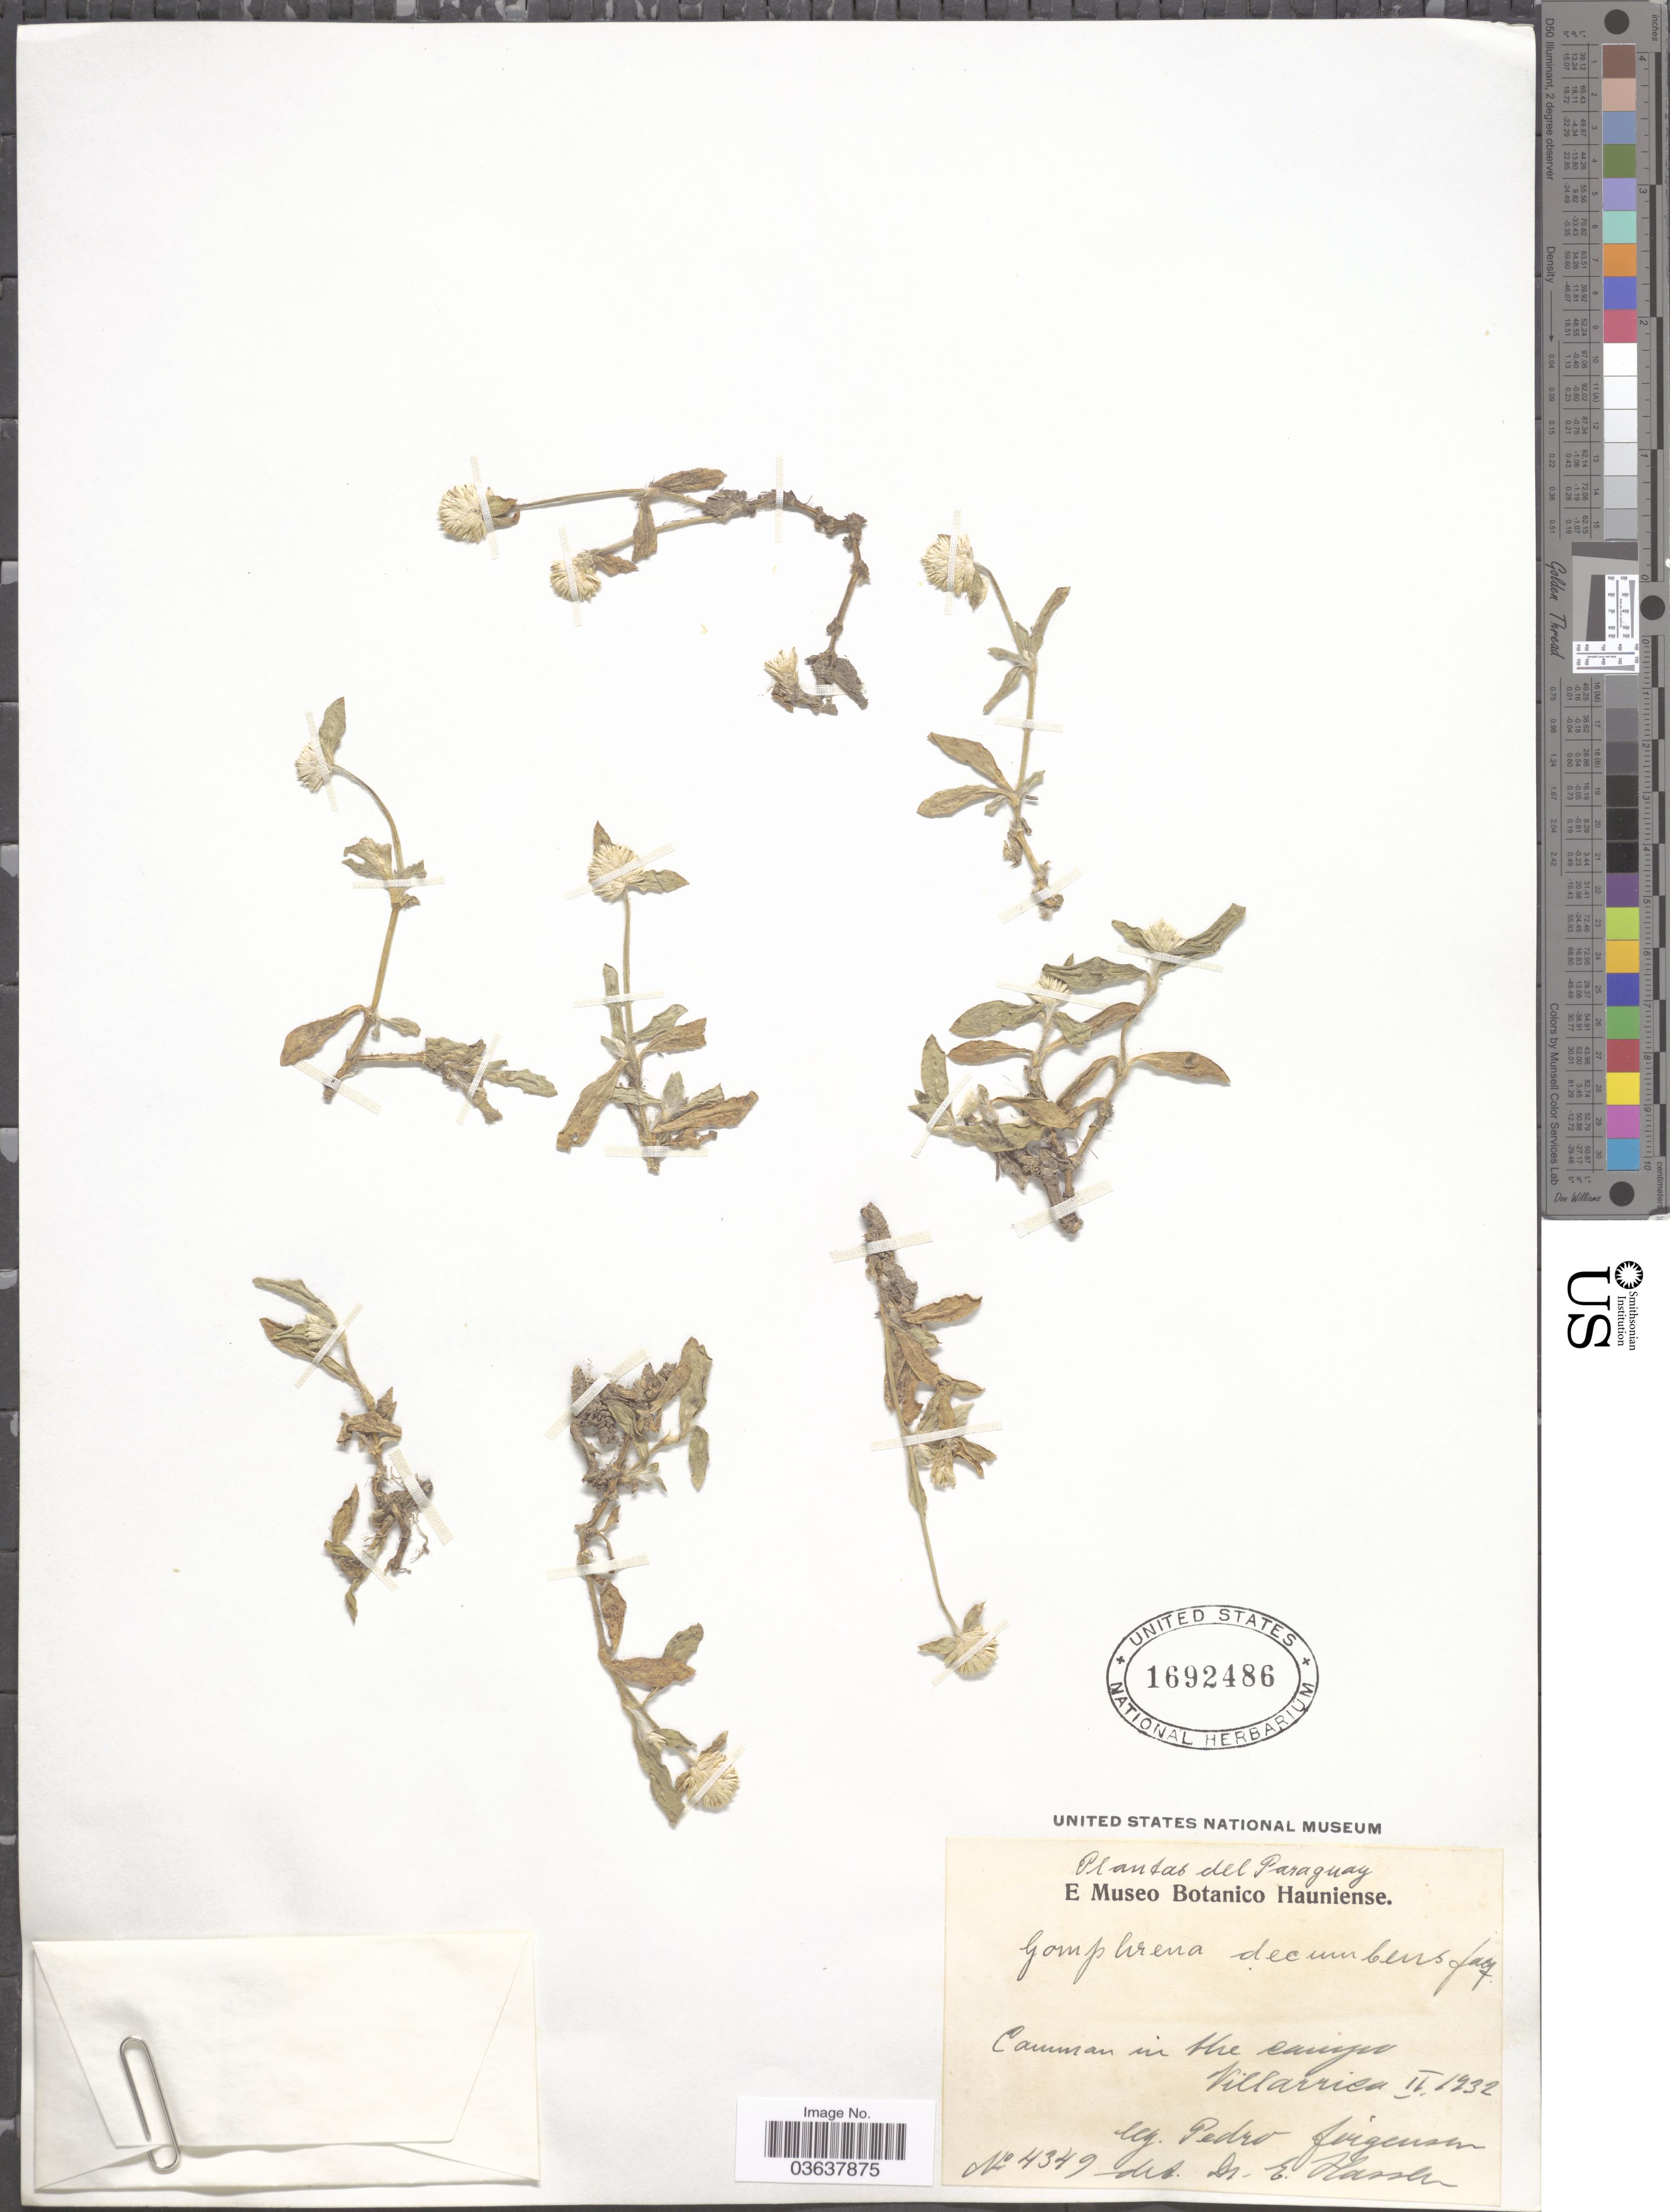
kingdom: Plantae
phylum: Tracheophyta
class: Magnoliopsida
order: Caryophyllales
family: Amaranthaceae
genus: Gomphrena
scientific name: Gomphrena decumbens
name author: Jacq.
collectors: P. Jörgensen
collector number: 4349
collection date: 1932-02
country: Paraguay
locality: The campo Villarrica.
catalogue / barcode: US 1692486